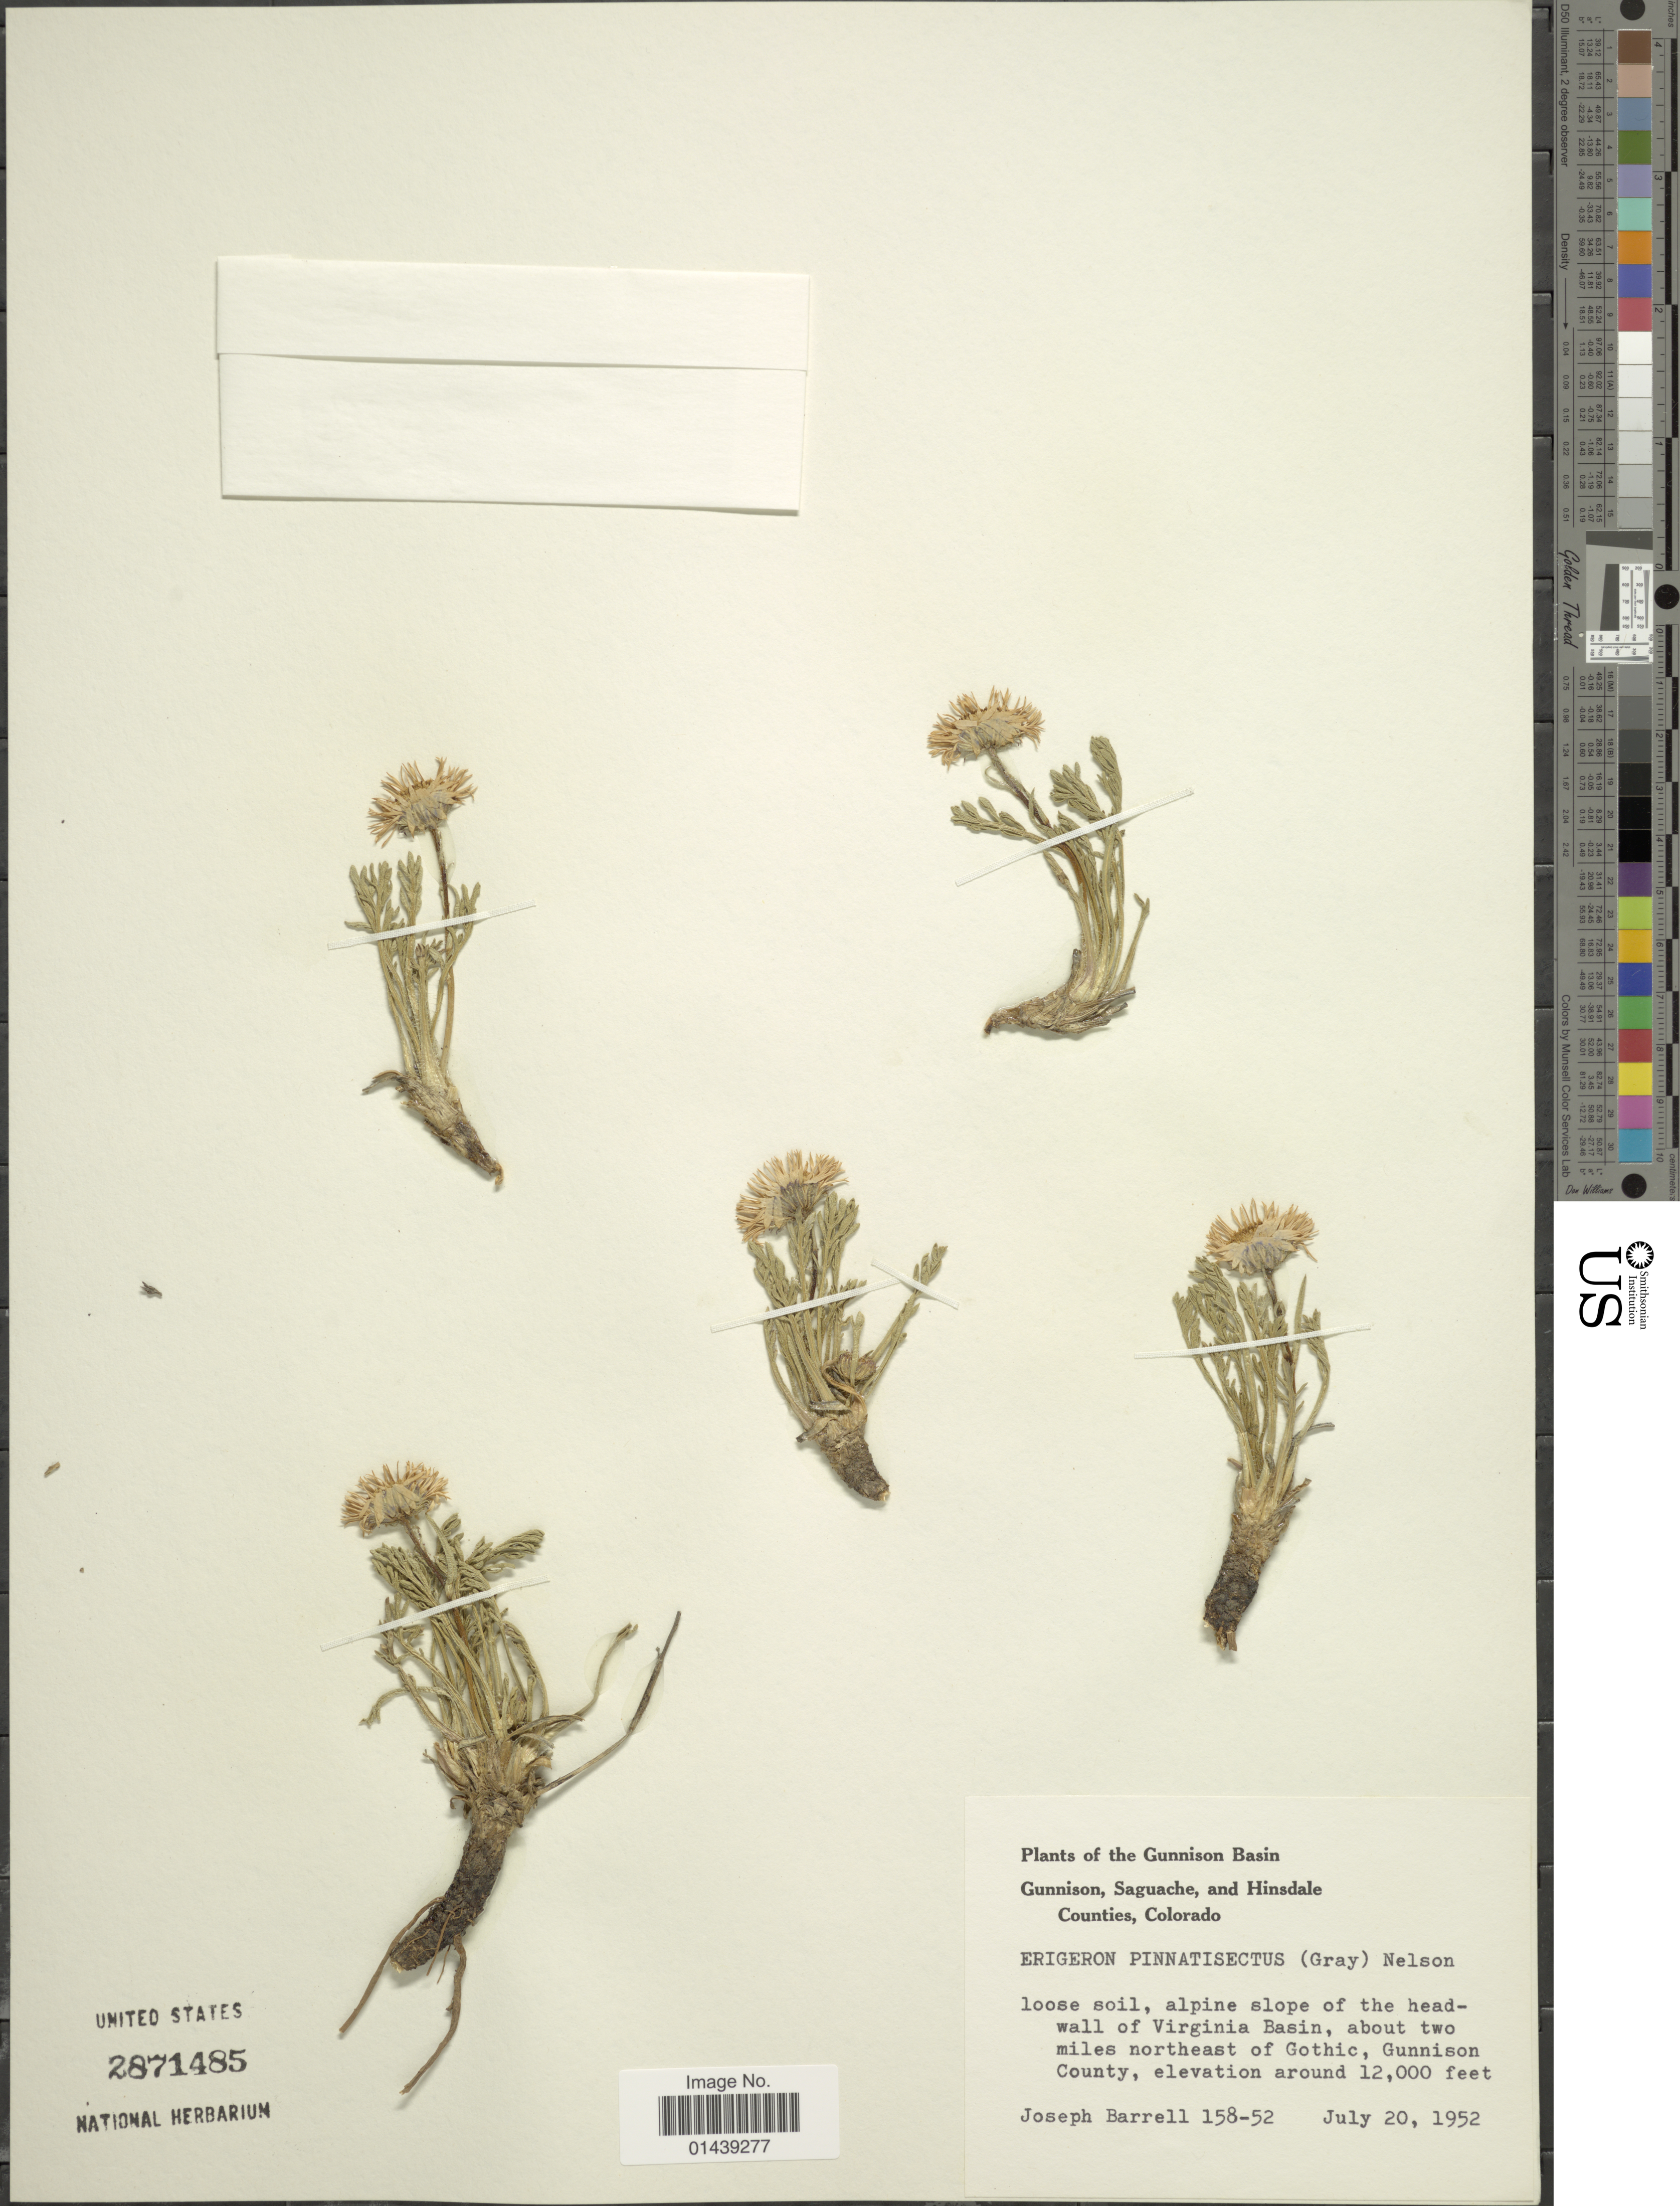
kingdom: Plantae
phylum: Tracheophyta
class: Magnoliopsida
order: Asterales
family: Asteraceae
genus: Erigeron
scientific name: Erigeron pinnatisectus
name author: (A. Gray) A. Nelson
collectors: J. Barrell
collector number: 158-52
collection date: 1952-07-20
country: United States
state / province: Colorado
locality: Gunnison Basin. alpine slope of the headwall of Virginia Basin, about two miles northeast of Gothic, Gunnison County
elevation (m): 3658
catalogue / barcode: US 2871485